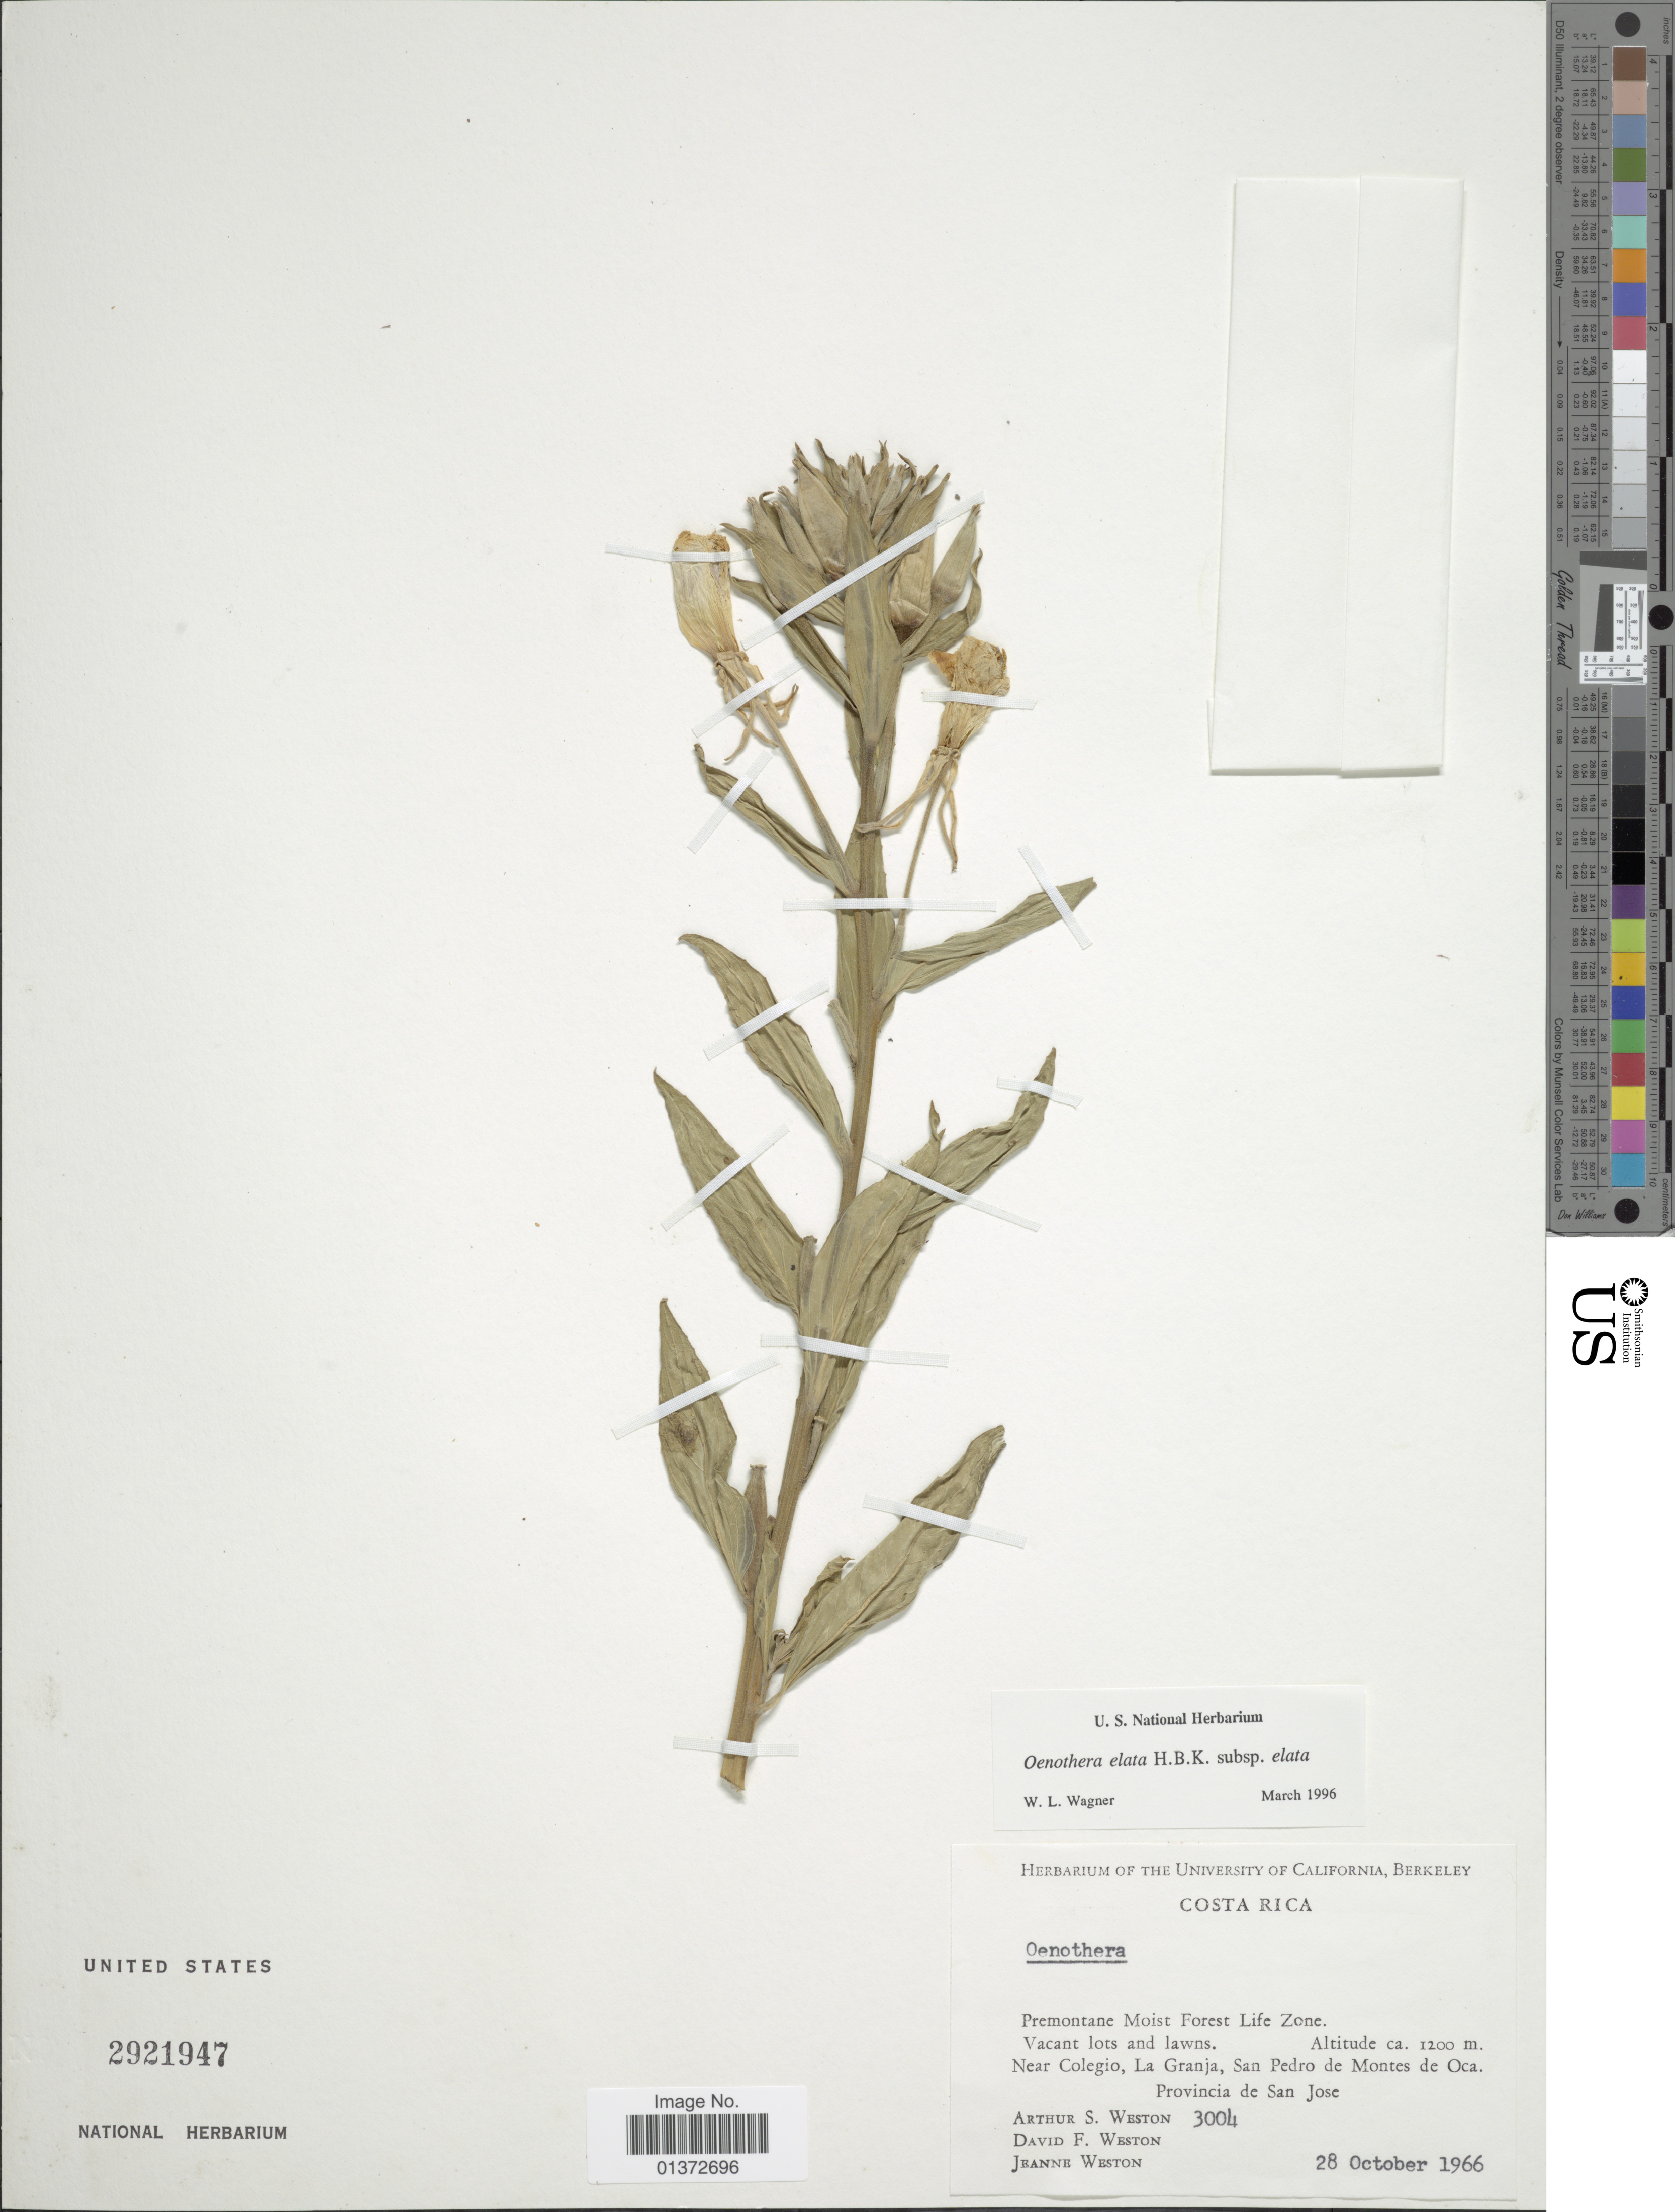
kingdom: Plantae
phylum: Tracheophyta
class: Magnoliopsida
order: Myrtales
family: Onagraceae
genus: Oenothera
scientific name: Oenothera elata subsp. elata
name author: Kunth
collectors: A. Weston, D. Weston & J. Weston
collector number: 3004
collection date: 1966-10-28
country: Costa Rica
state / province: San José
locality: Premontane Moist Forest Life Zone, near Colegio, La Granja, San Pedro de Montes de Oca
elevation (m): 1200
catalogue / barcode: US 2921947